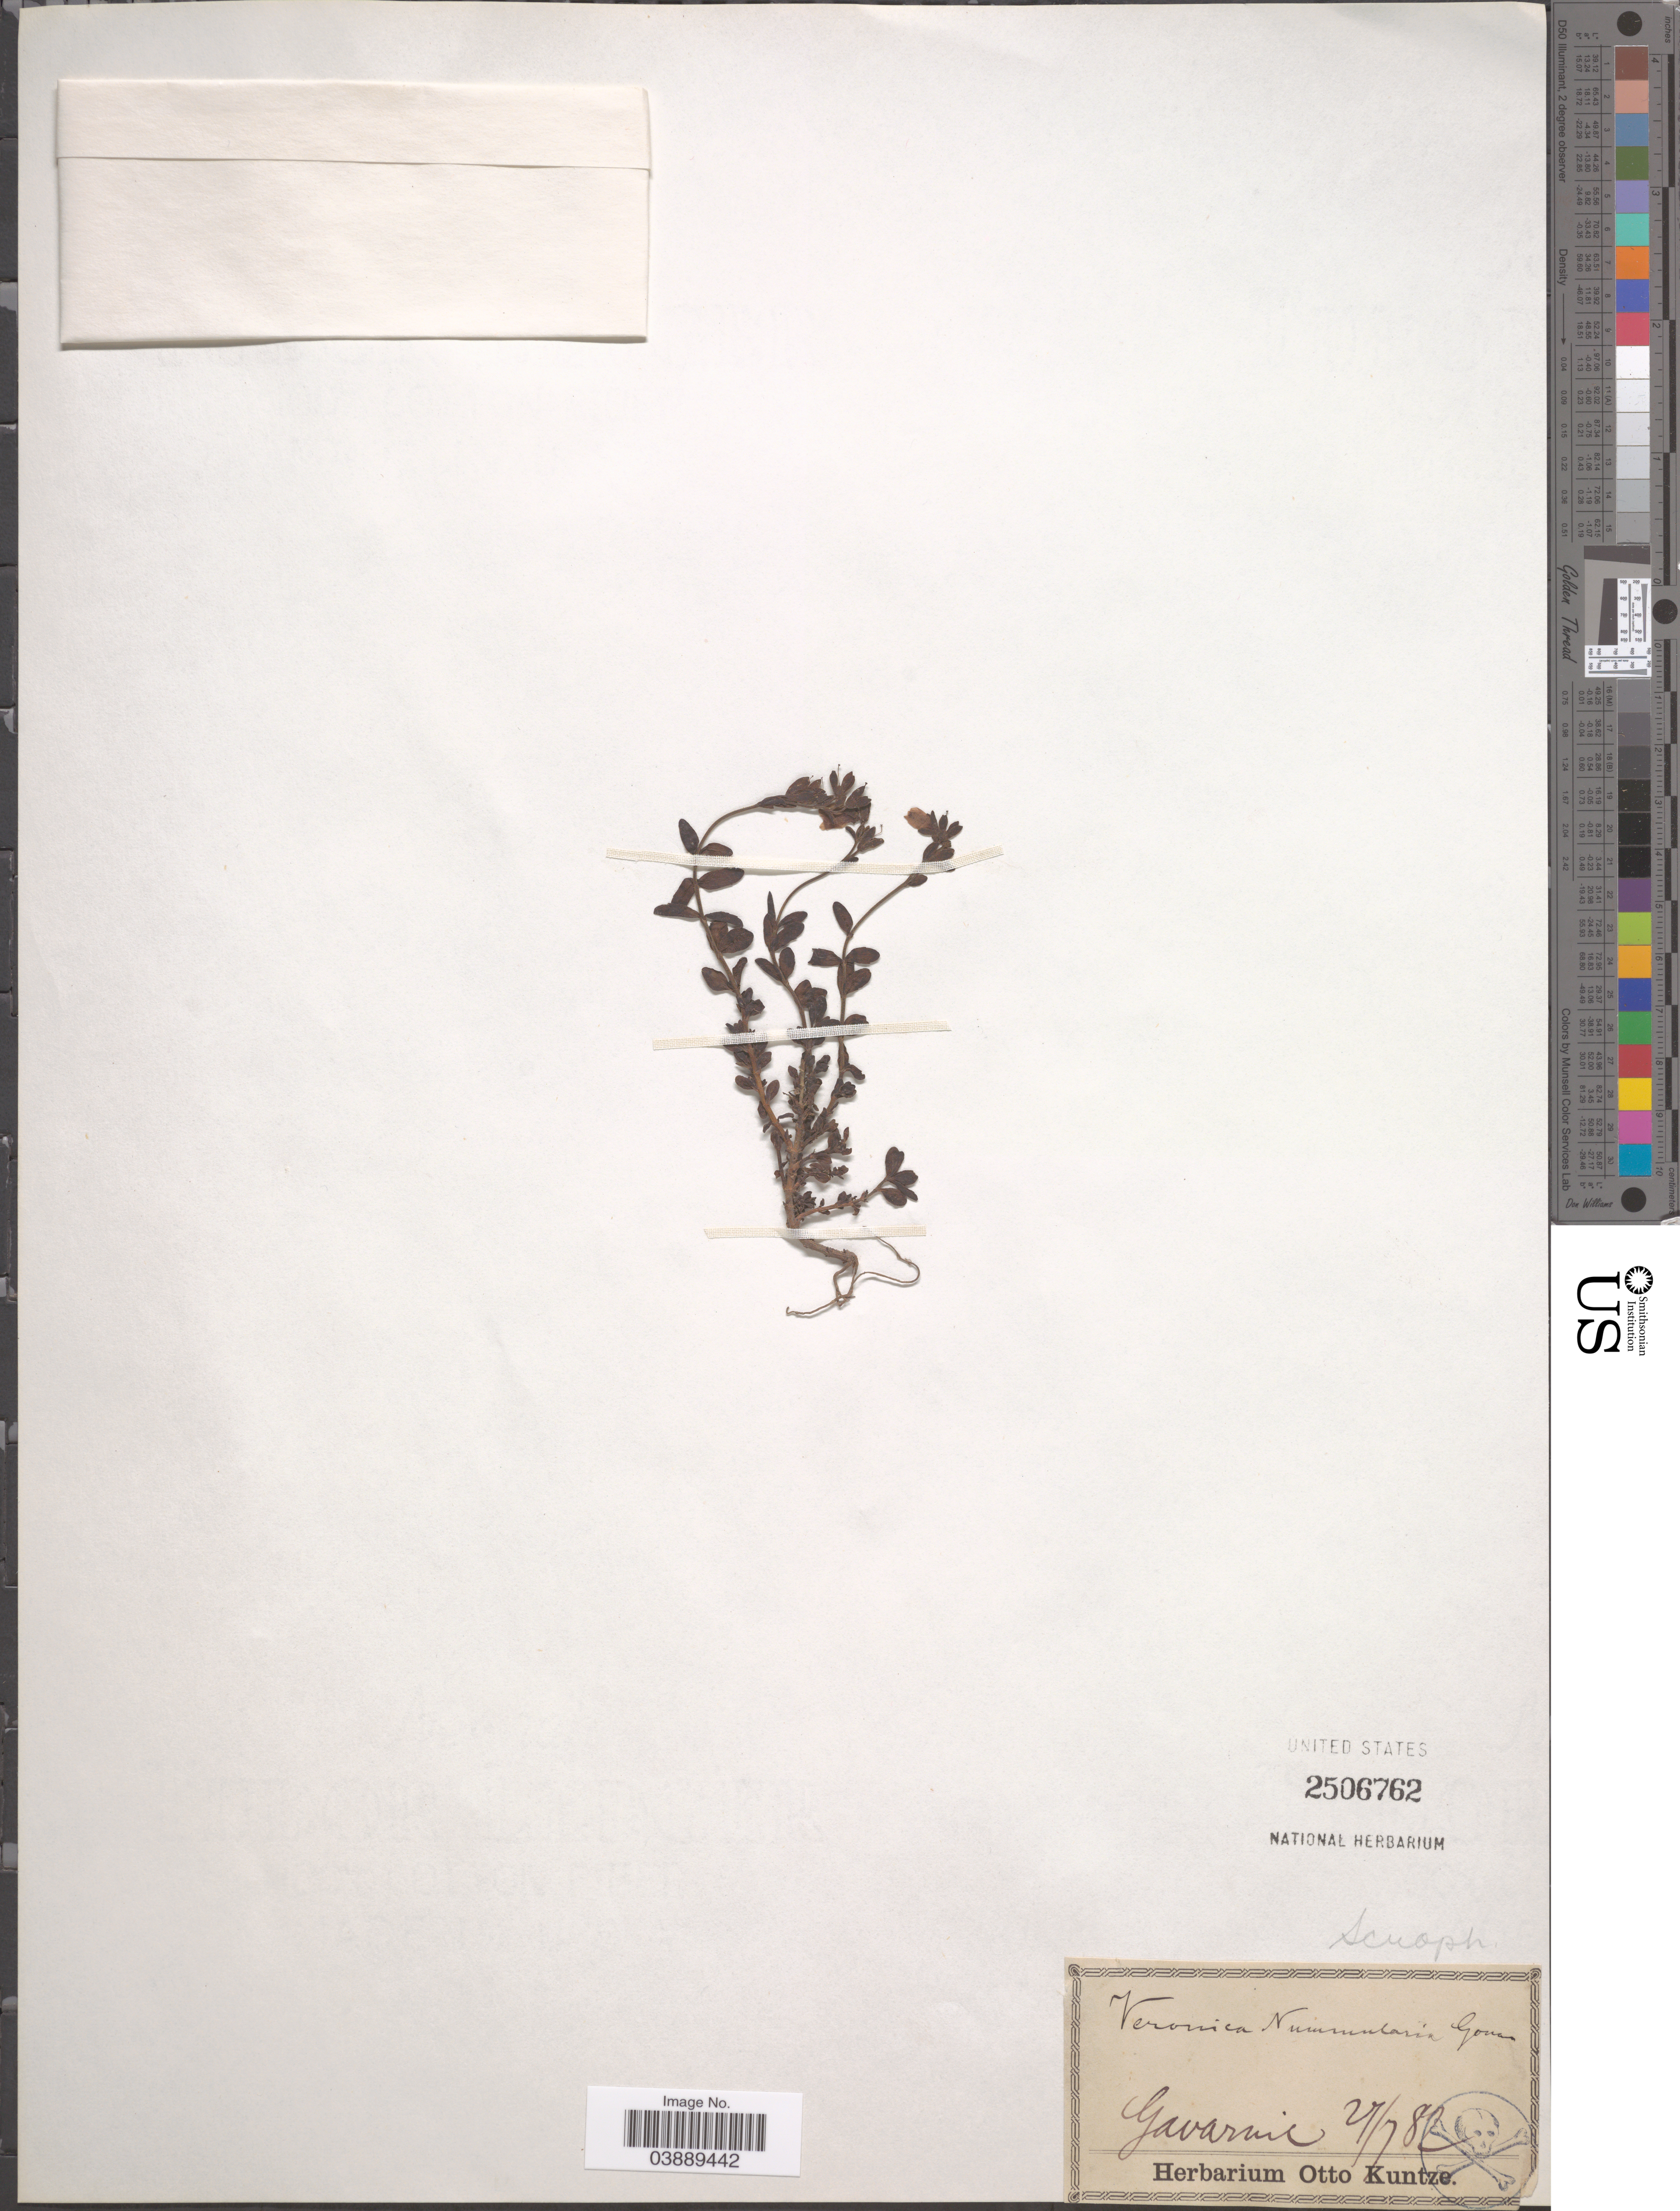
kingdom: Plantae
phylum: Tracheophyta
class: Magnoliopsida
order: Lamiales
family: Plantaginaceae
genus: Veronica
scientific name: Veronica nummularia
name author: Gouan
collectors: ex herb. Otto Kuntze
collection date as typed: Transcribed d/m/y: 27/7/82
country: France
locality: Gavarnie.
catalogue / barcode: US 2506762